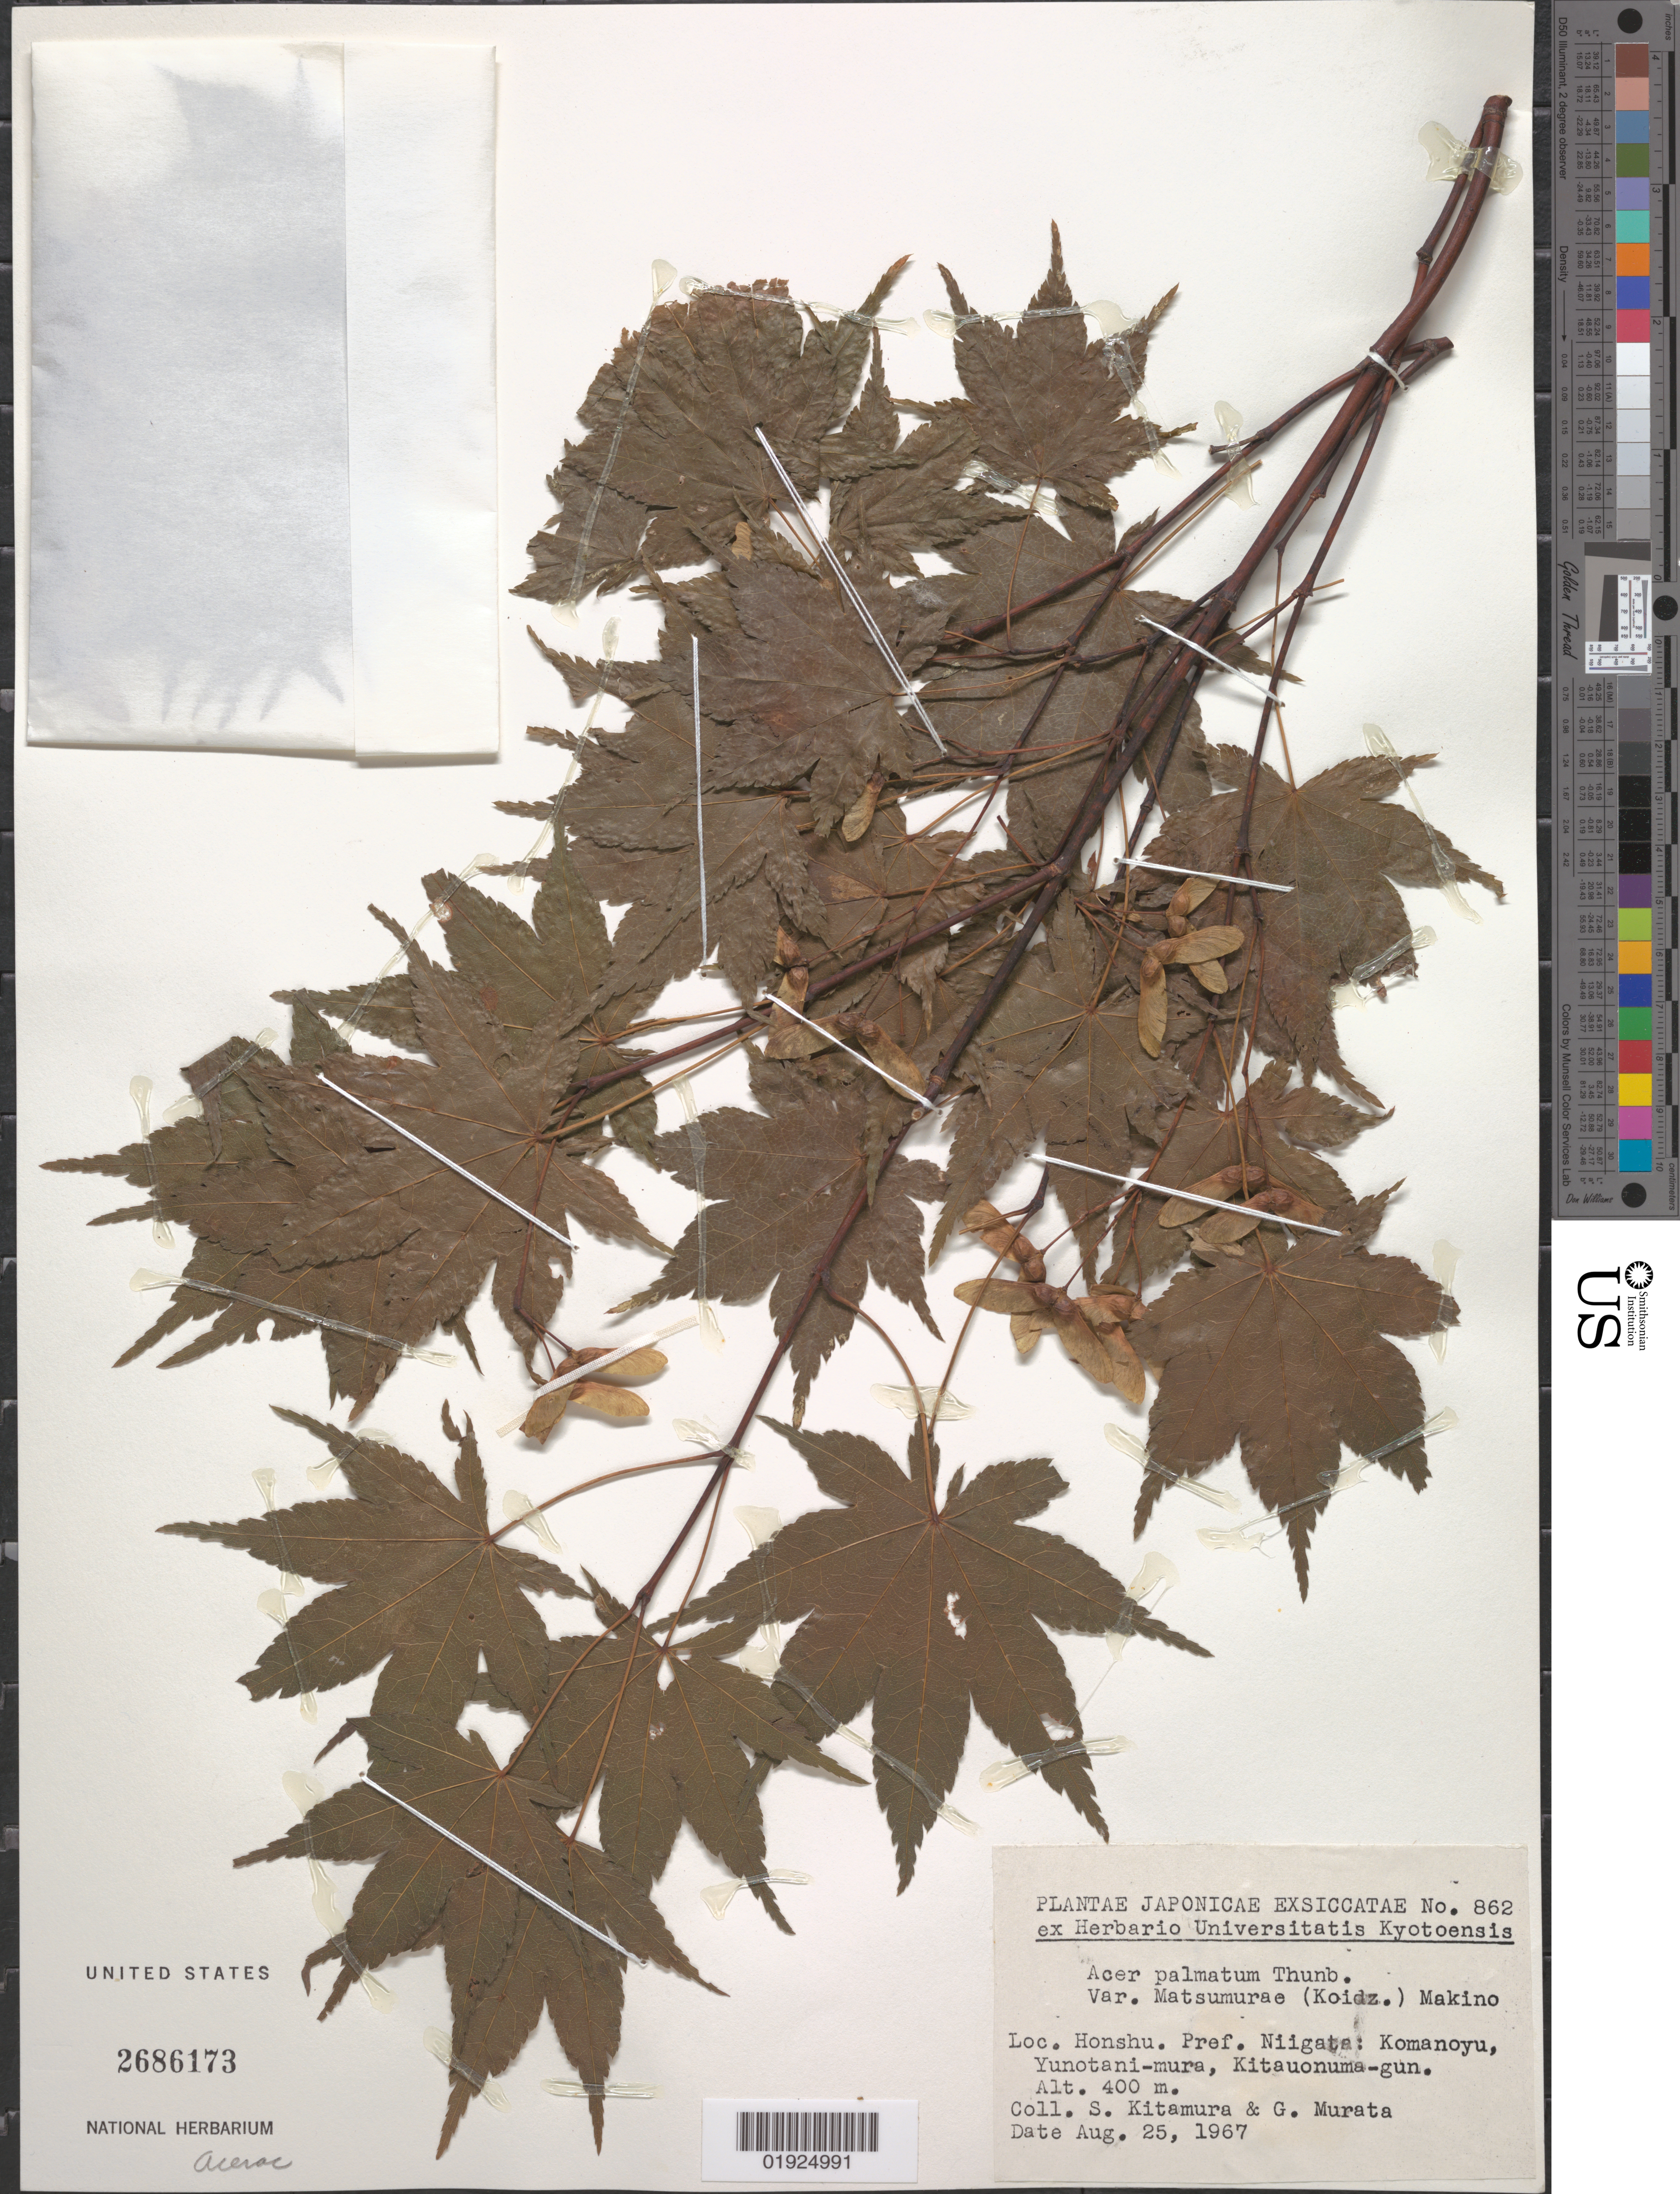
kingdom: Plantae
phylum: Tracheophyta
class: Magnoliopsida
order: Sapindales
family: Sapindaceae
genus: Acer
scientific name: Acer palmatum subsp. matsumurae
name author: Koidz.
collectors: S. Kitamura & G. Murata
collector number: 862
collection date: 1967-08-25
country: Japan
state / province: Niigata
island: Honshu I.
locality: Komanoyu, Yunotaini-mura, Kitauonuma-gun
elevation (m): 400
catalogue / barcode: US 2686173